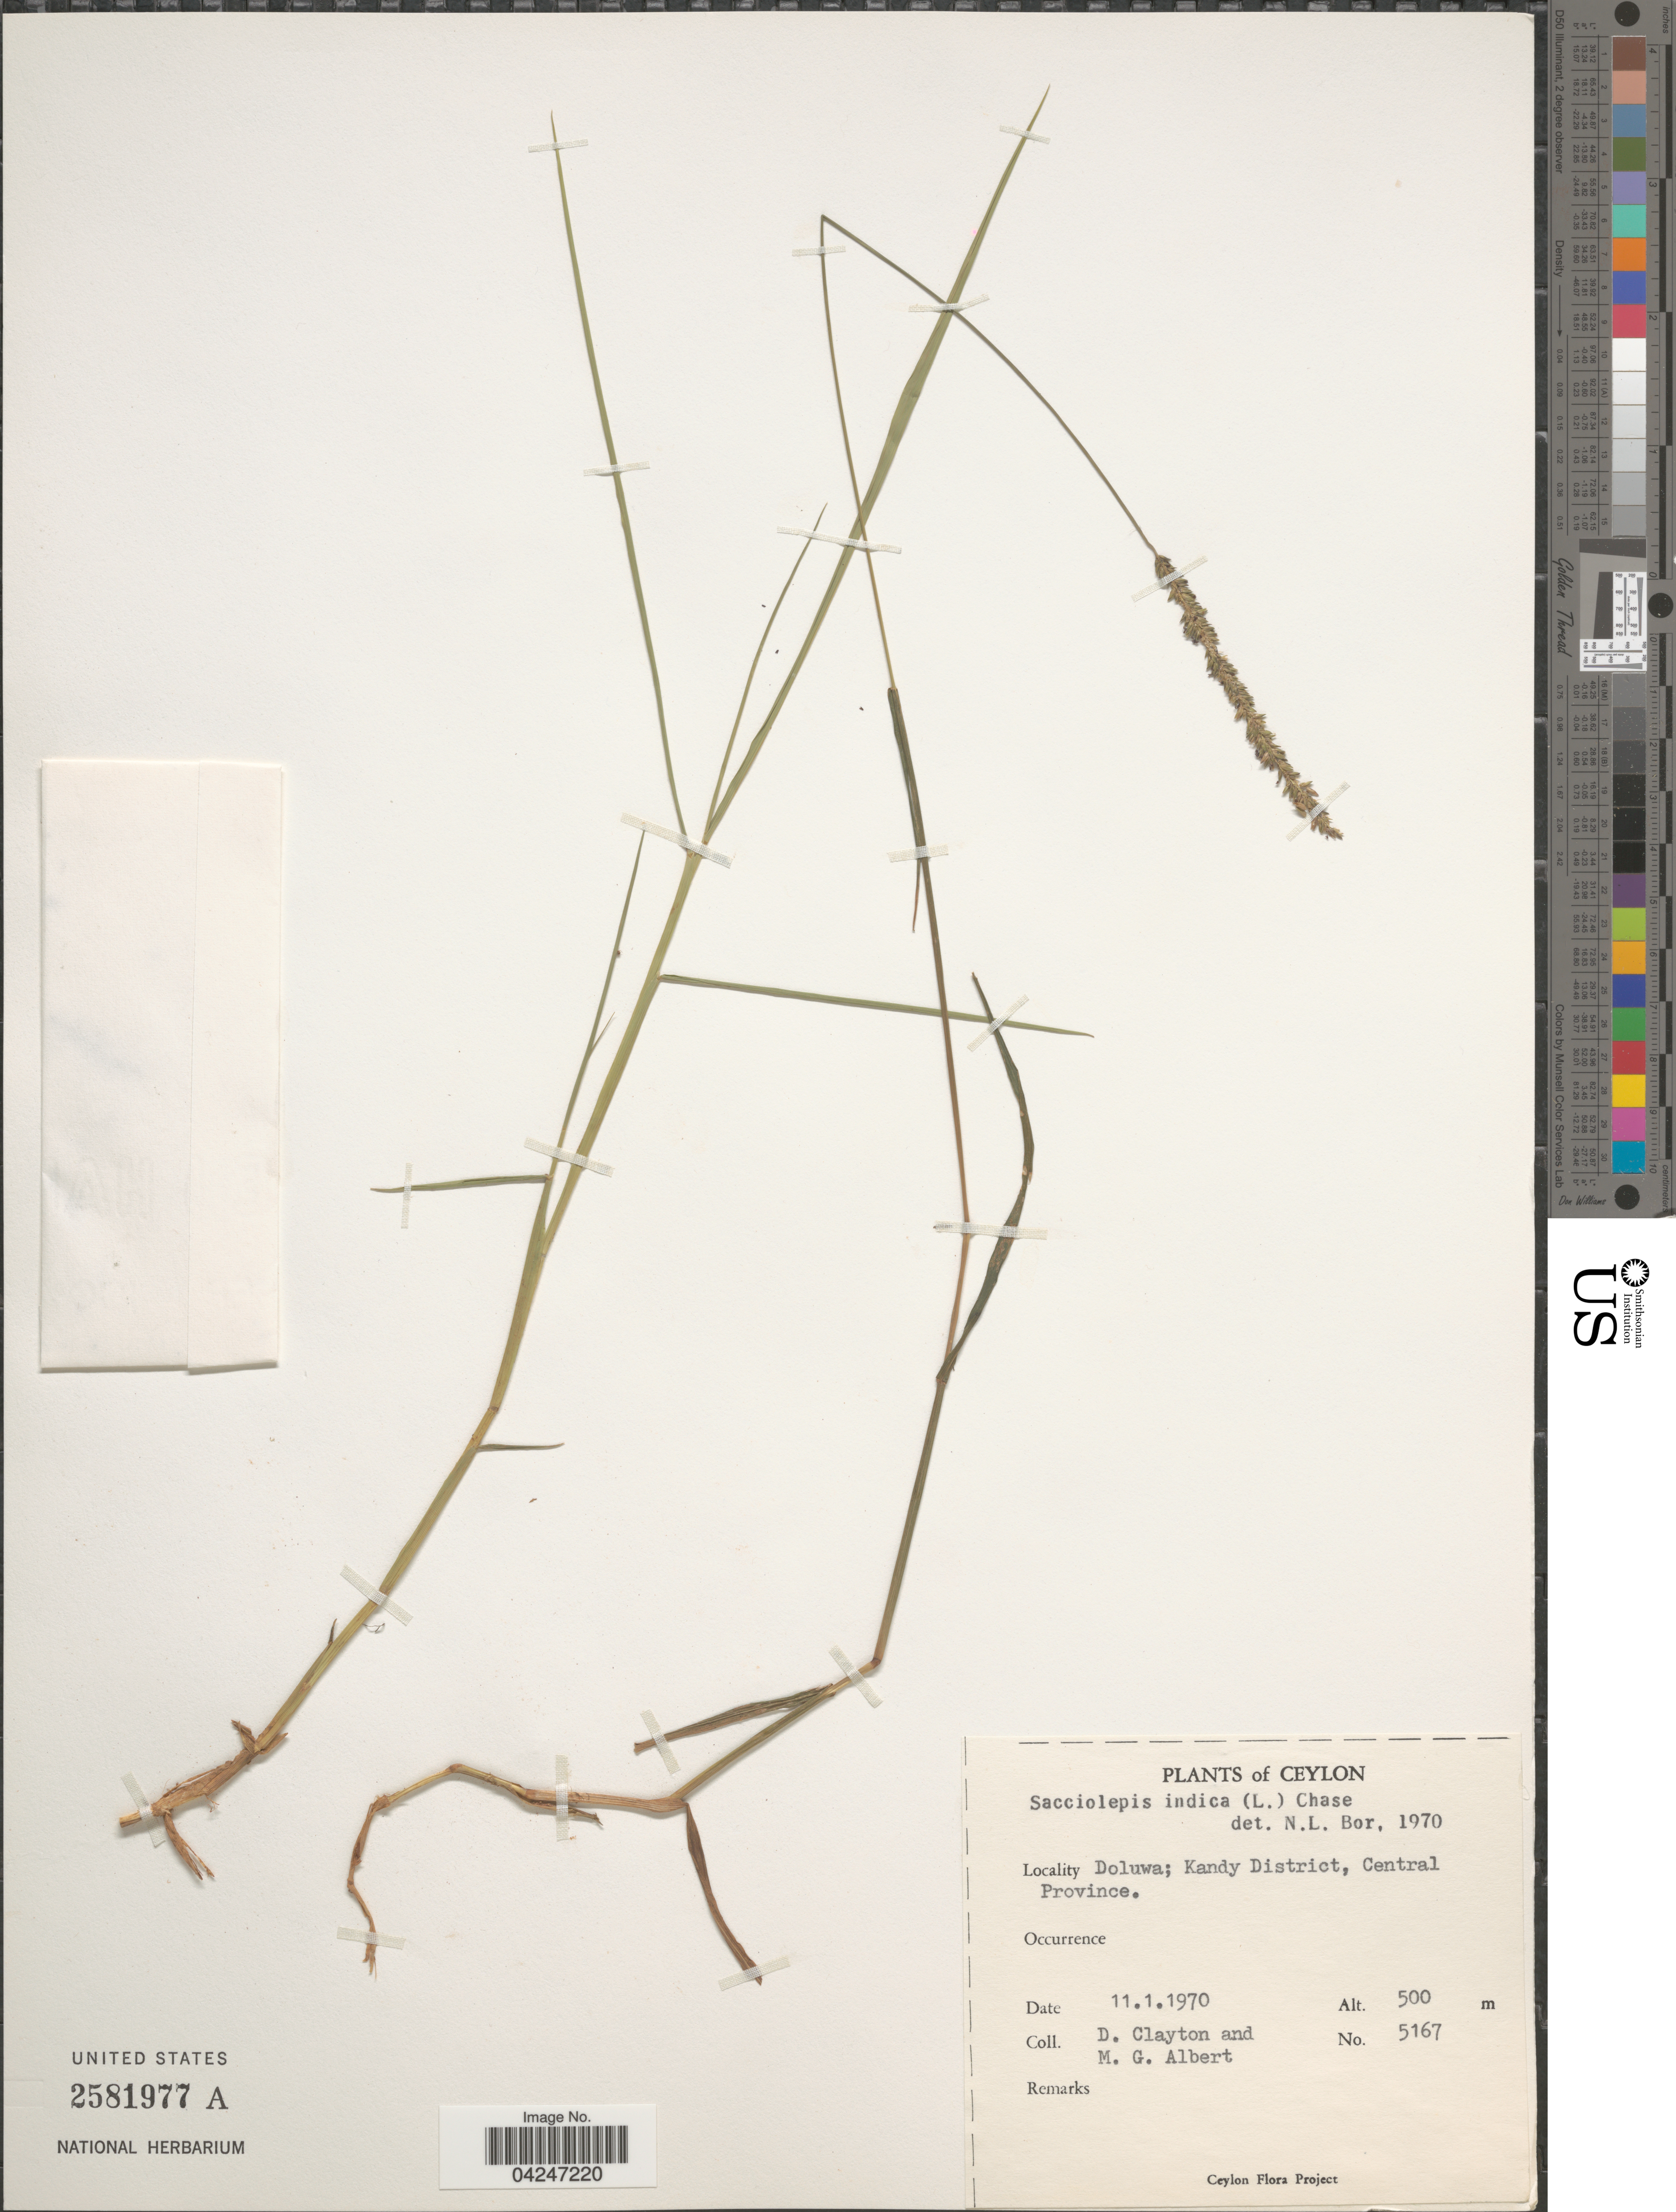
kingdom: Plantae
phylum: Tracheophyta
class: Liliopsida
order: Poales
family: Poaceae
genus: Sacciolepis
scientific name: Sacciolepis indica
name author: (L.) Chase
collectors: D. Clayton & M. G. Albert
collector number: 5167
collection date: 1970-01-11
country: Sri Lanka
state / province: Central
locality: Ceylon. Doluwa; Kandy District.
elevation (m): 500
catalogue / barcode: US 2581977A